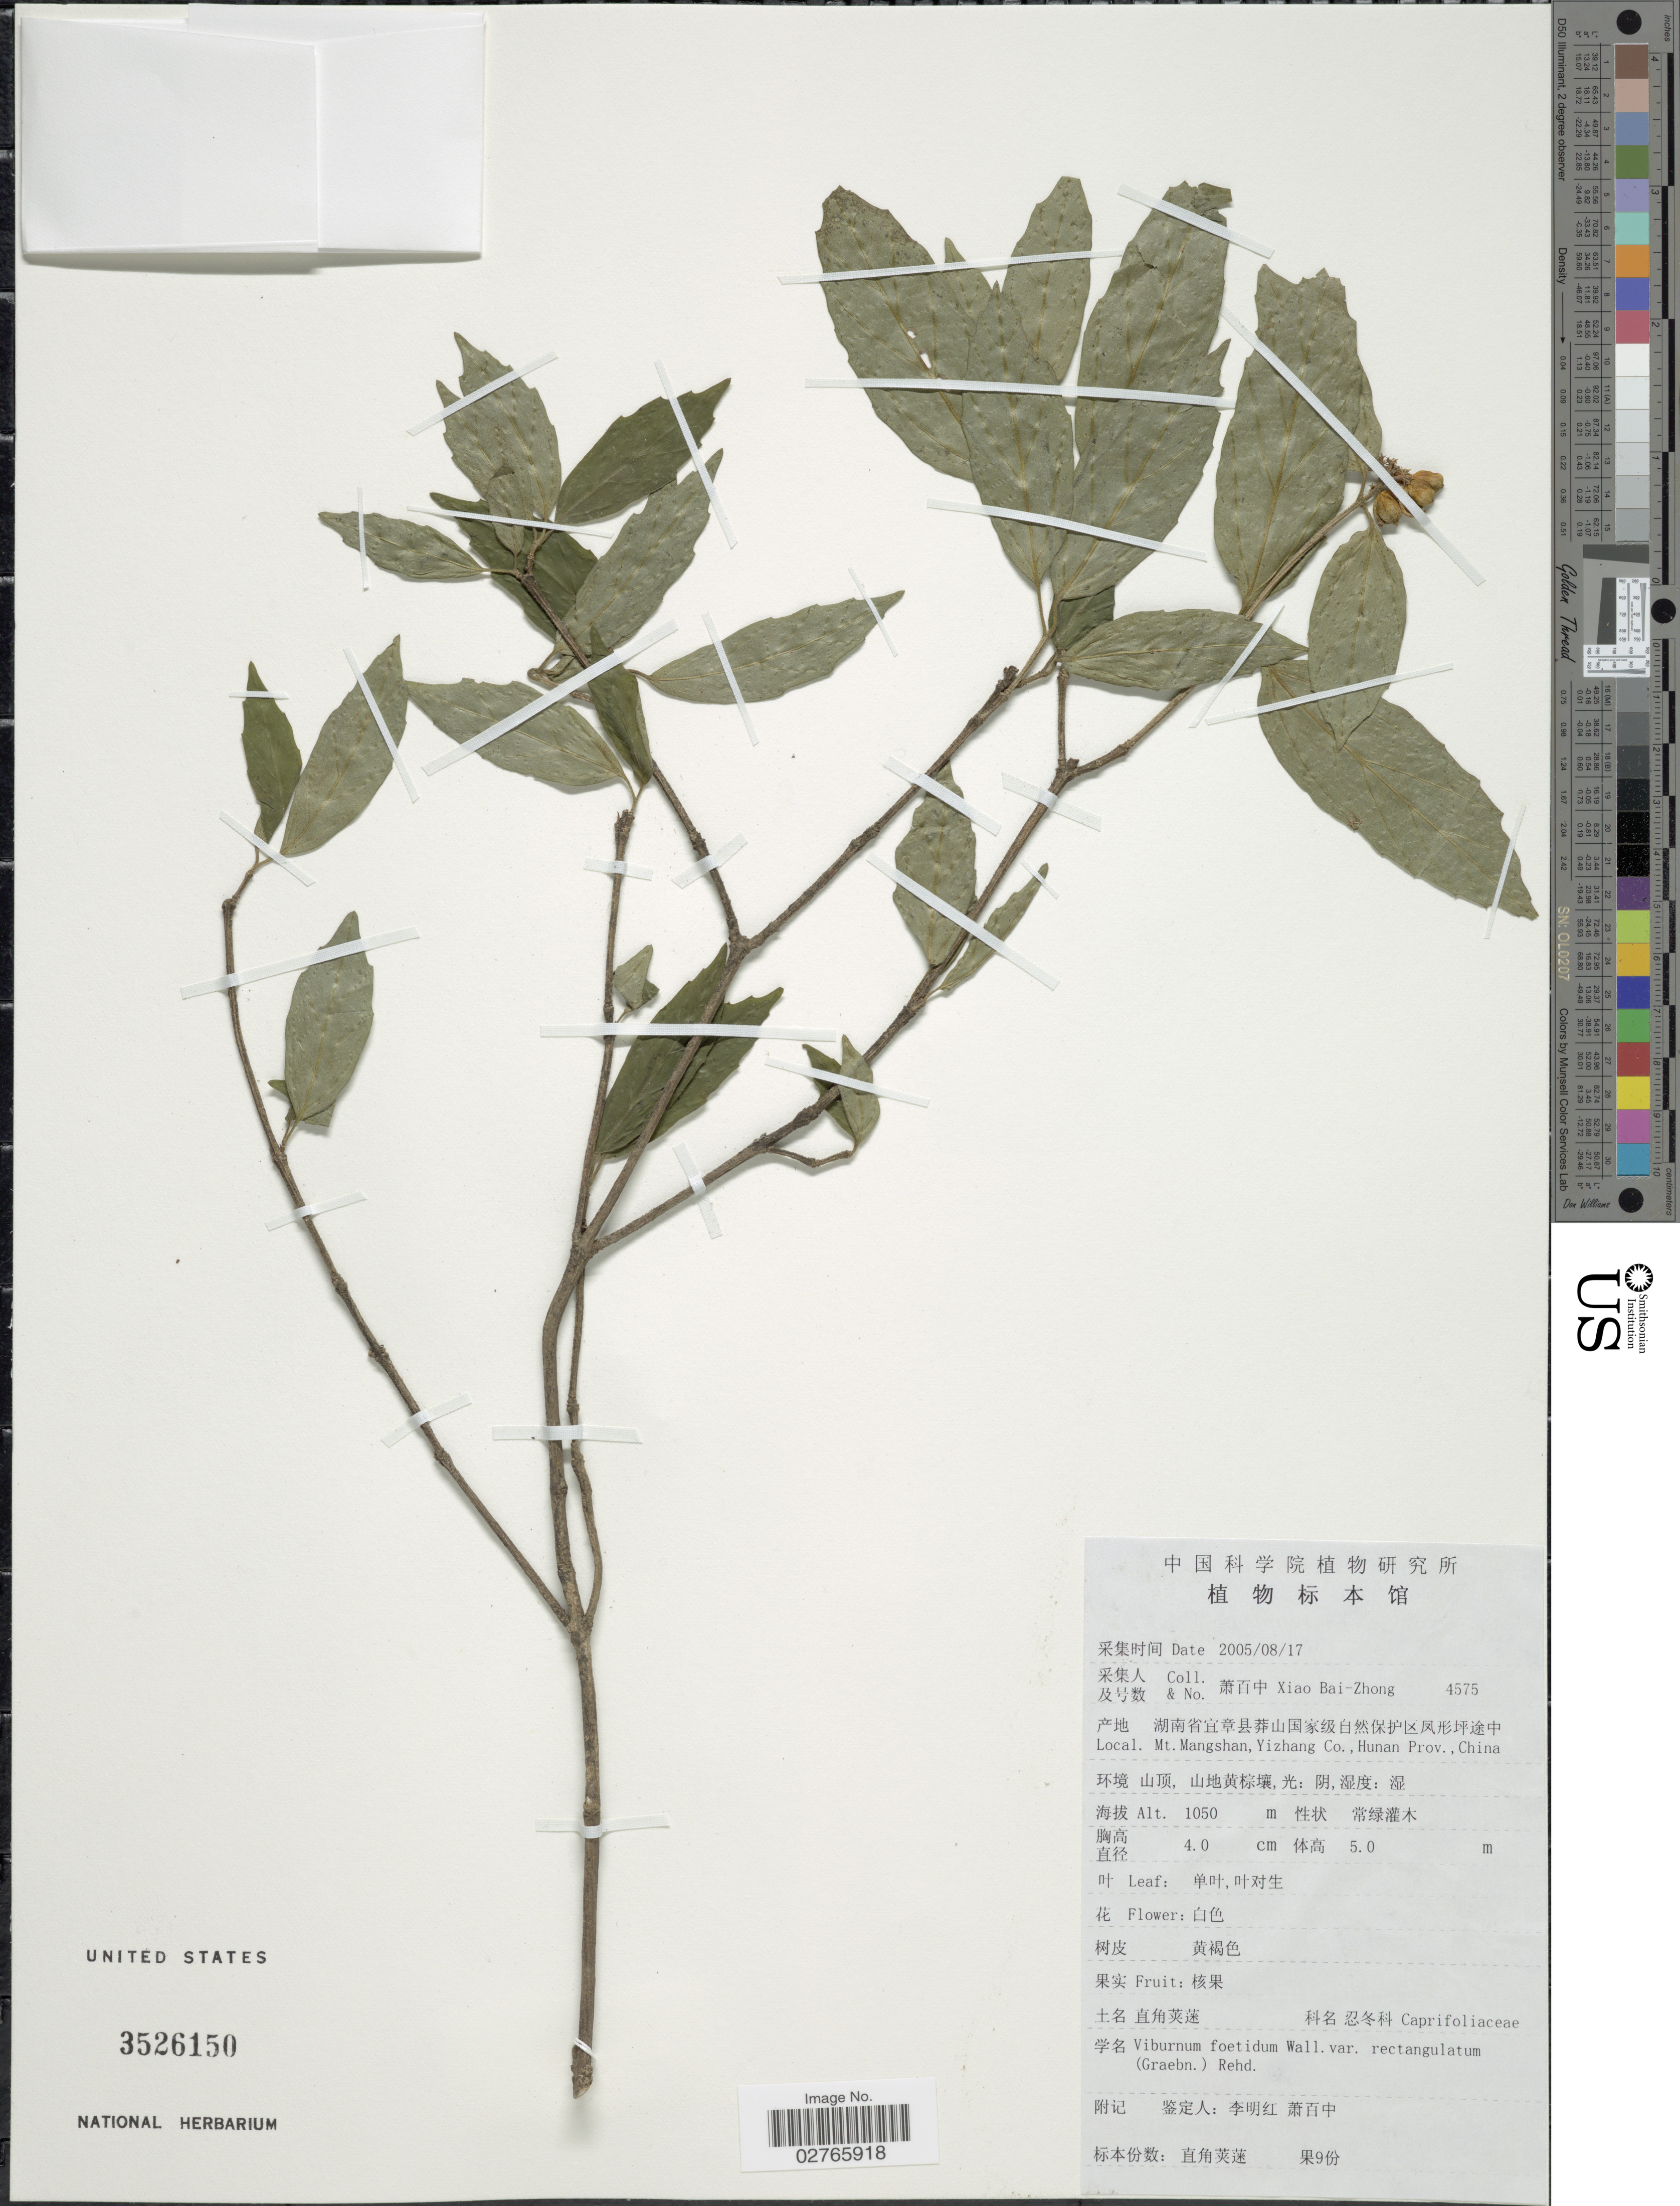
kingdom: Plantae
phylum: Tracheophyta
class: Magnoliopsida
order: Dipsacales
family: Viburnaceae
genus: Viburnum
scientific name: Viburnum foetidum var. rectangulatum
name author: Rehder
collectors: B. Z. Xiao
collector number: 4575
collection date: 2005-08-17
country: China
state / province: Hunan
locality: Mt. Mangshan, Yizhang Co.,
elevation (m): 1050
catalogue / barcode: US 3526150